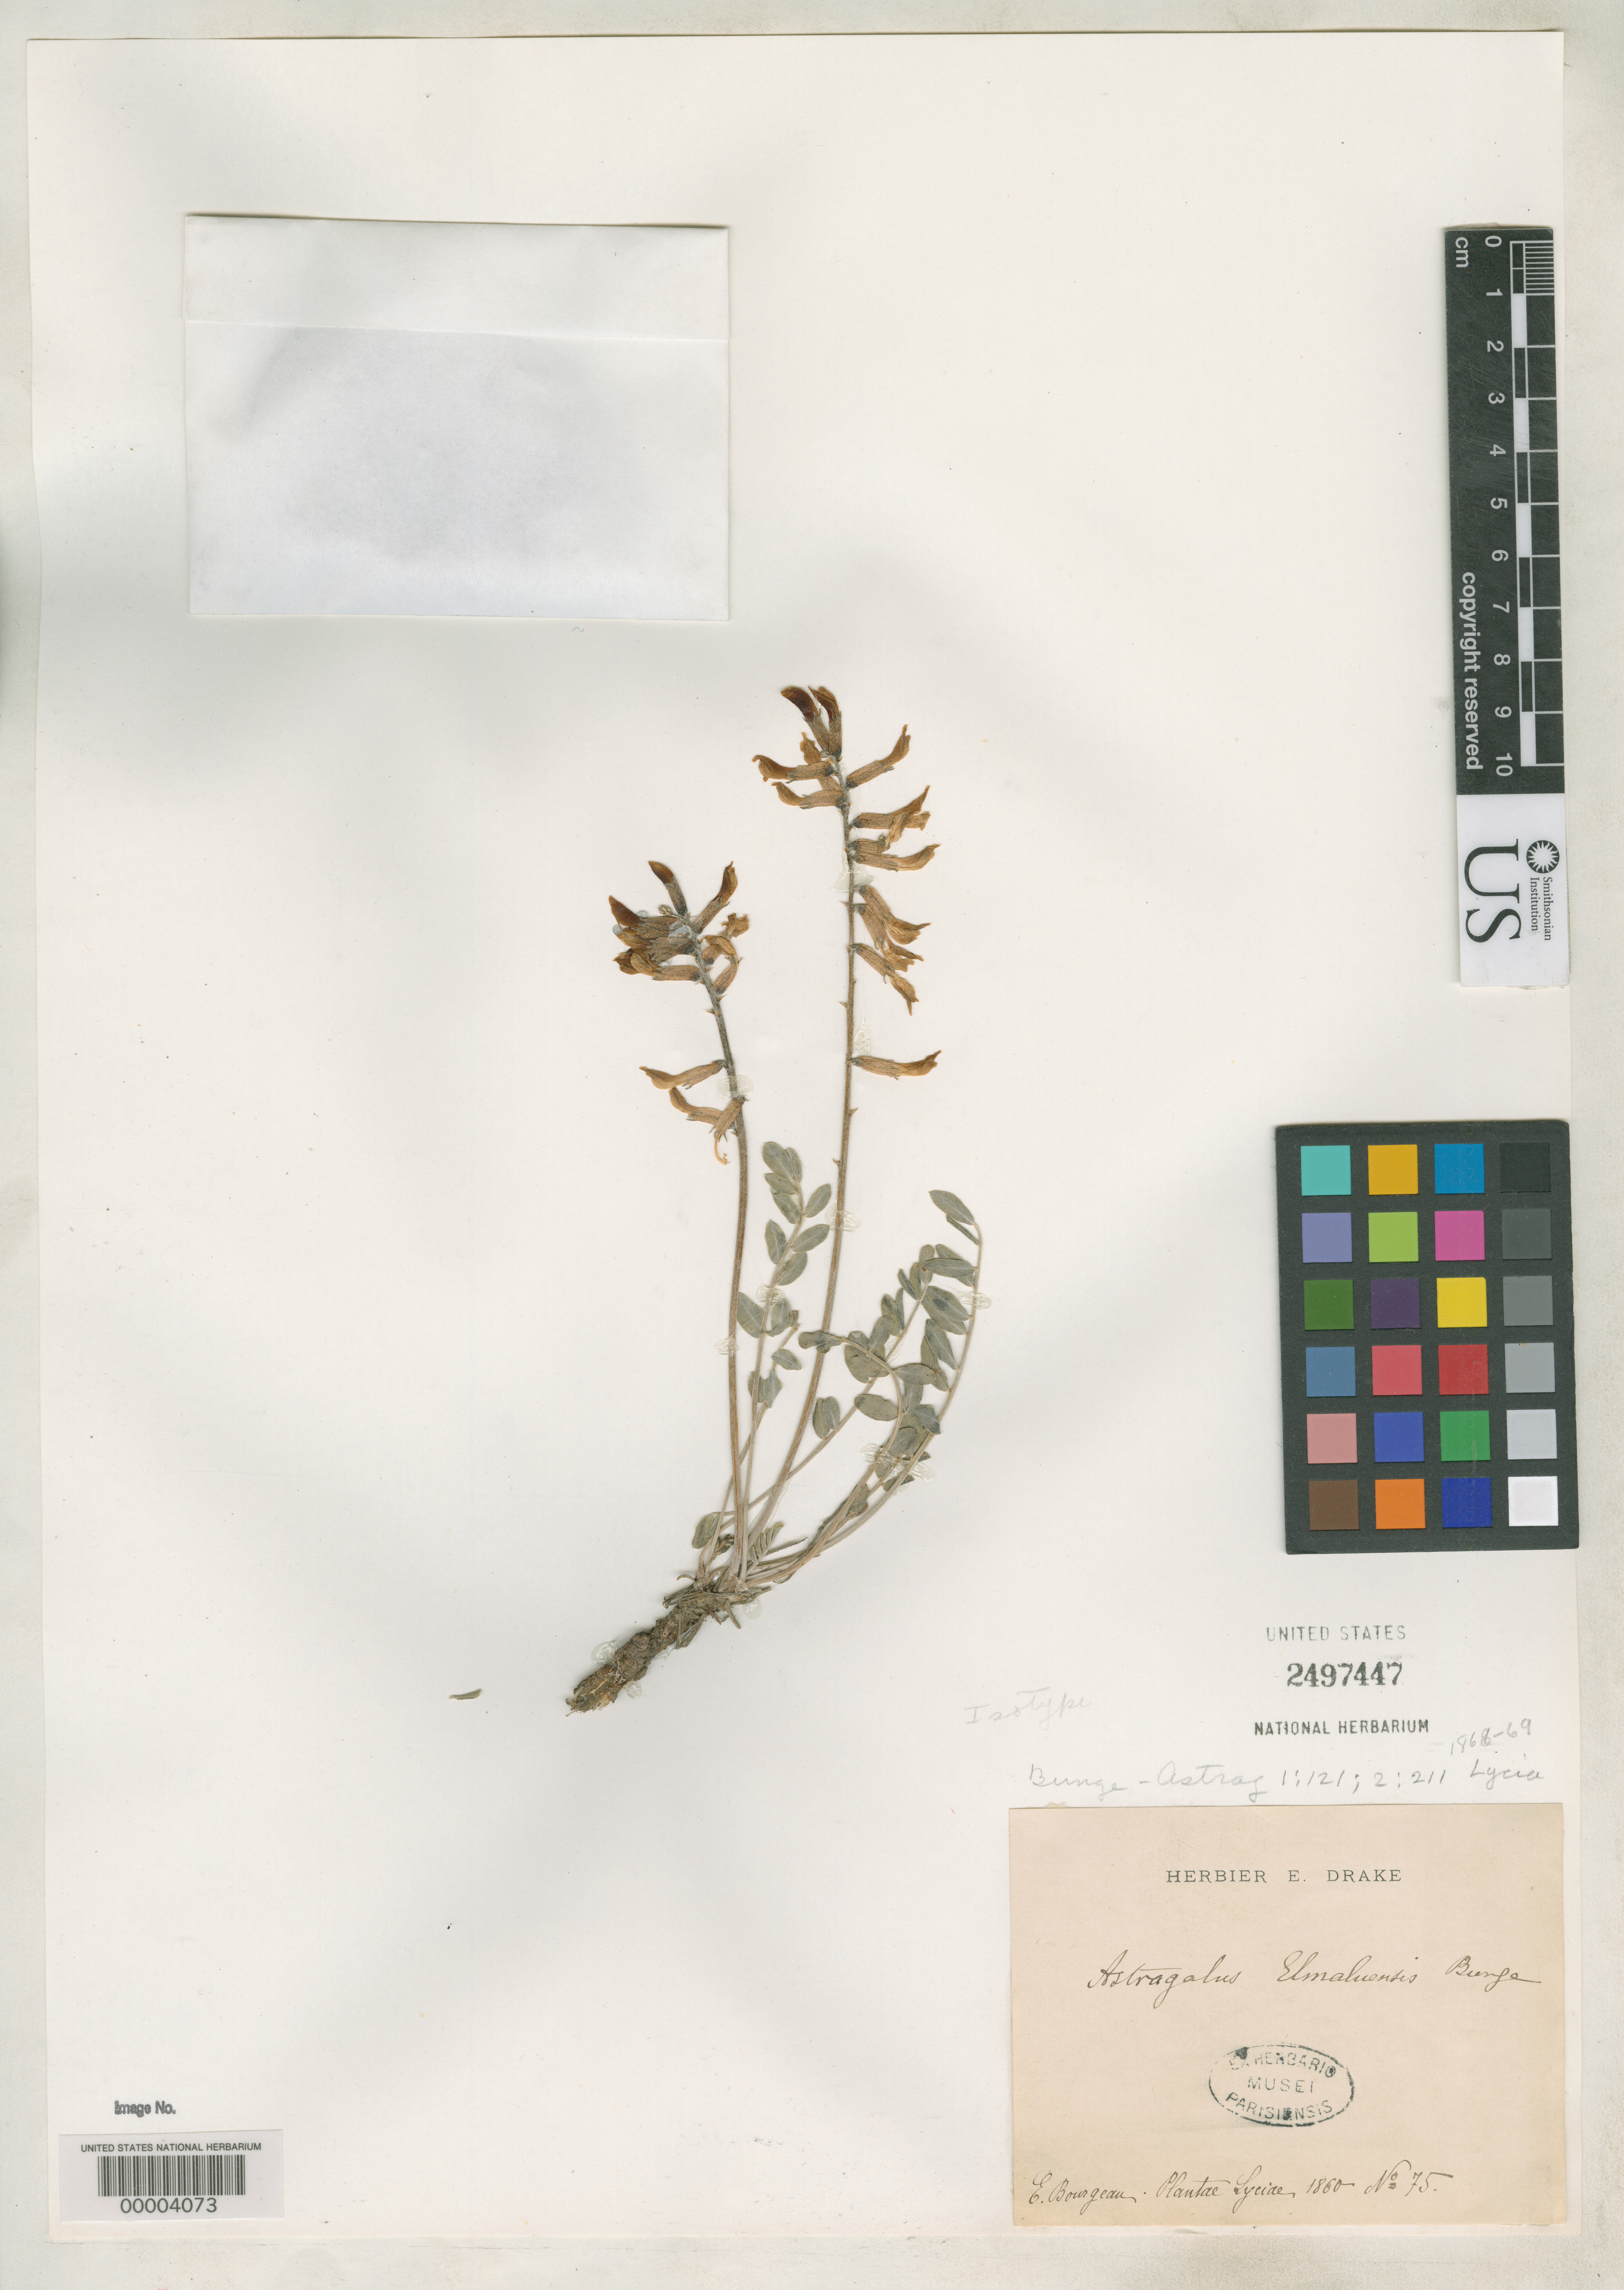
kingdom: Plantae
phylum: Tracheophyta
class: Magnoliopsida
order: Fabales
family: Fabaceae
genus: Astragalus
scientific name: Astragalus elmaluensis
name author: Bunge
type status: Isotype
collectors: E. Bourgeau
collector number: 75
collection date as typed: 1860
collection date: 1860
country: Turkey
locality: (country as "Lycia").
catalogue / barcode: US 2497447